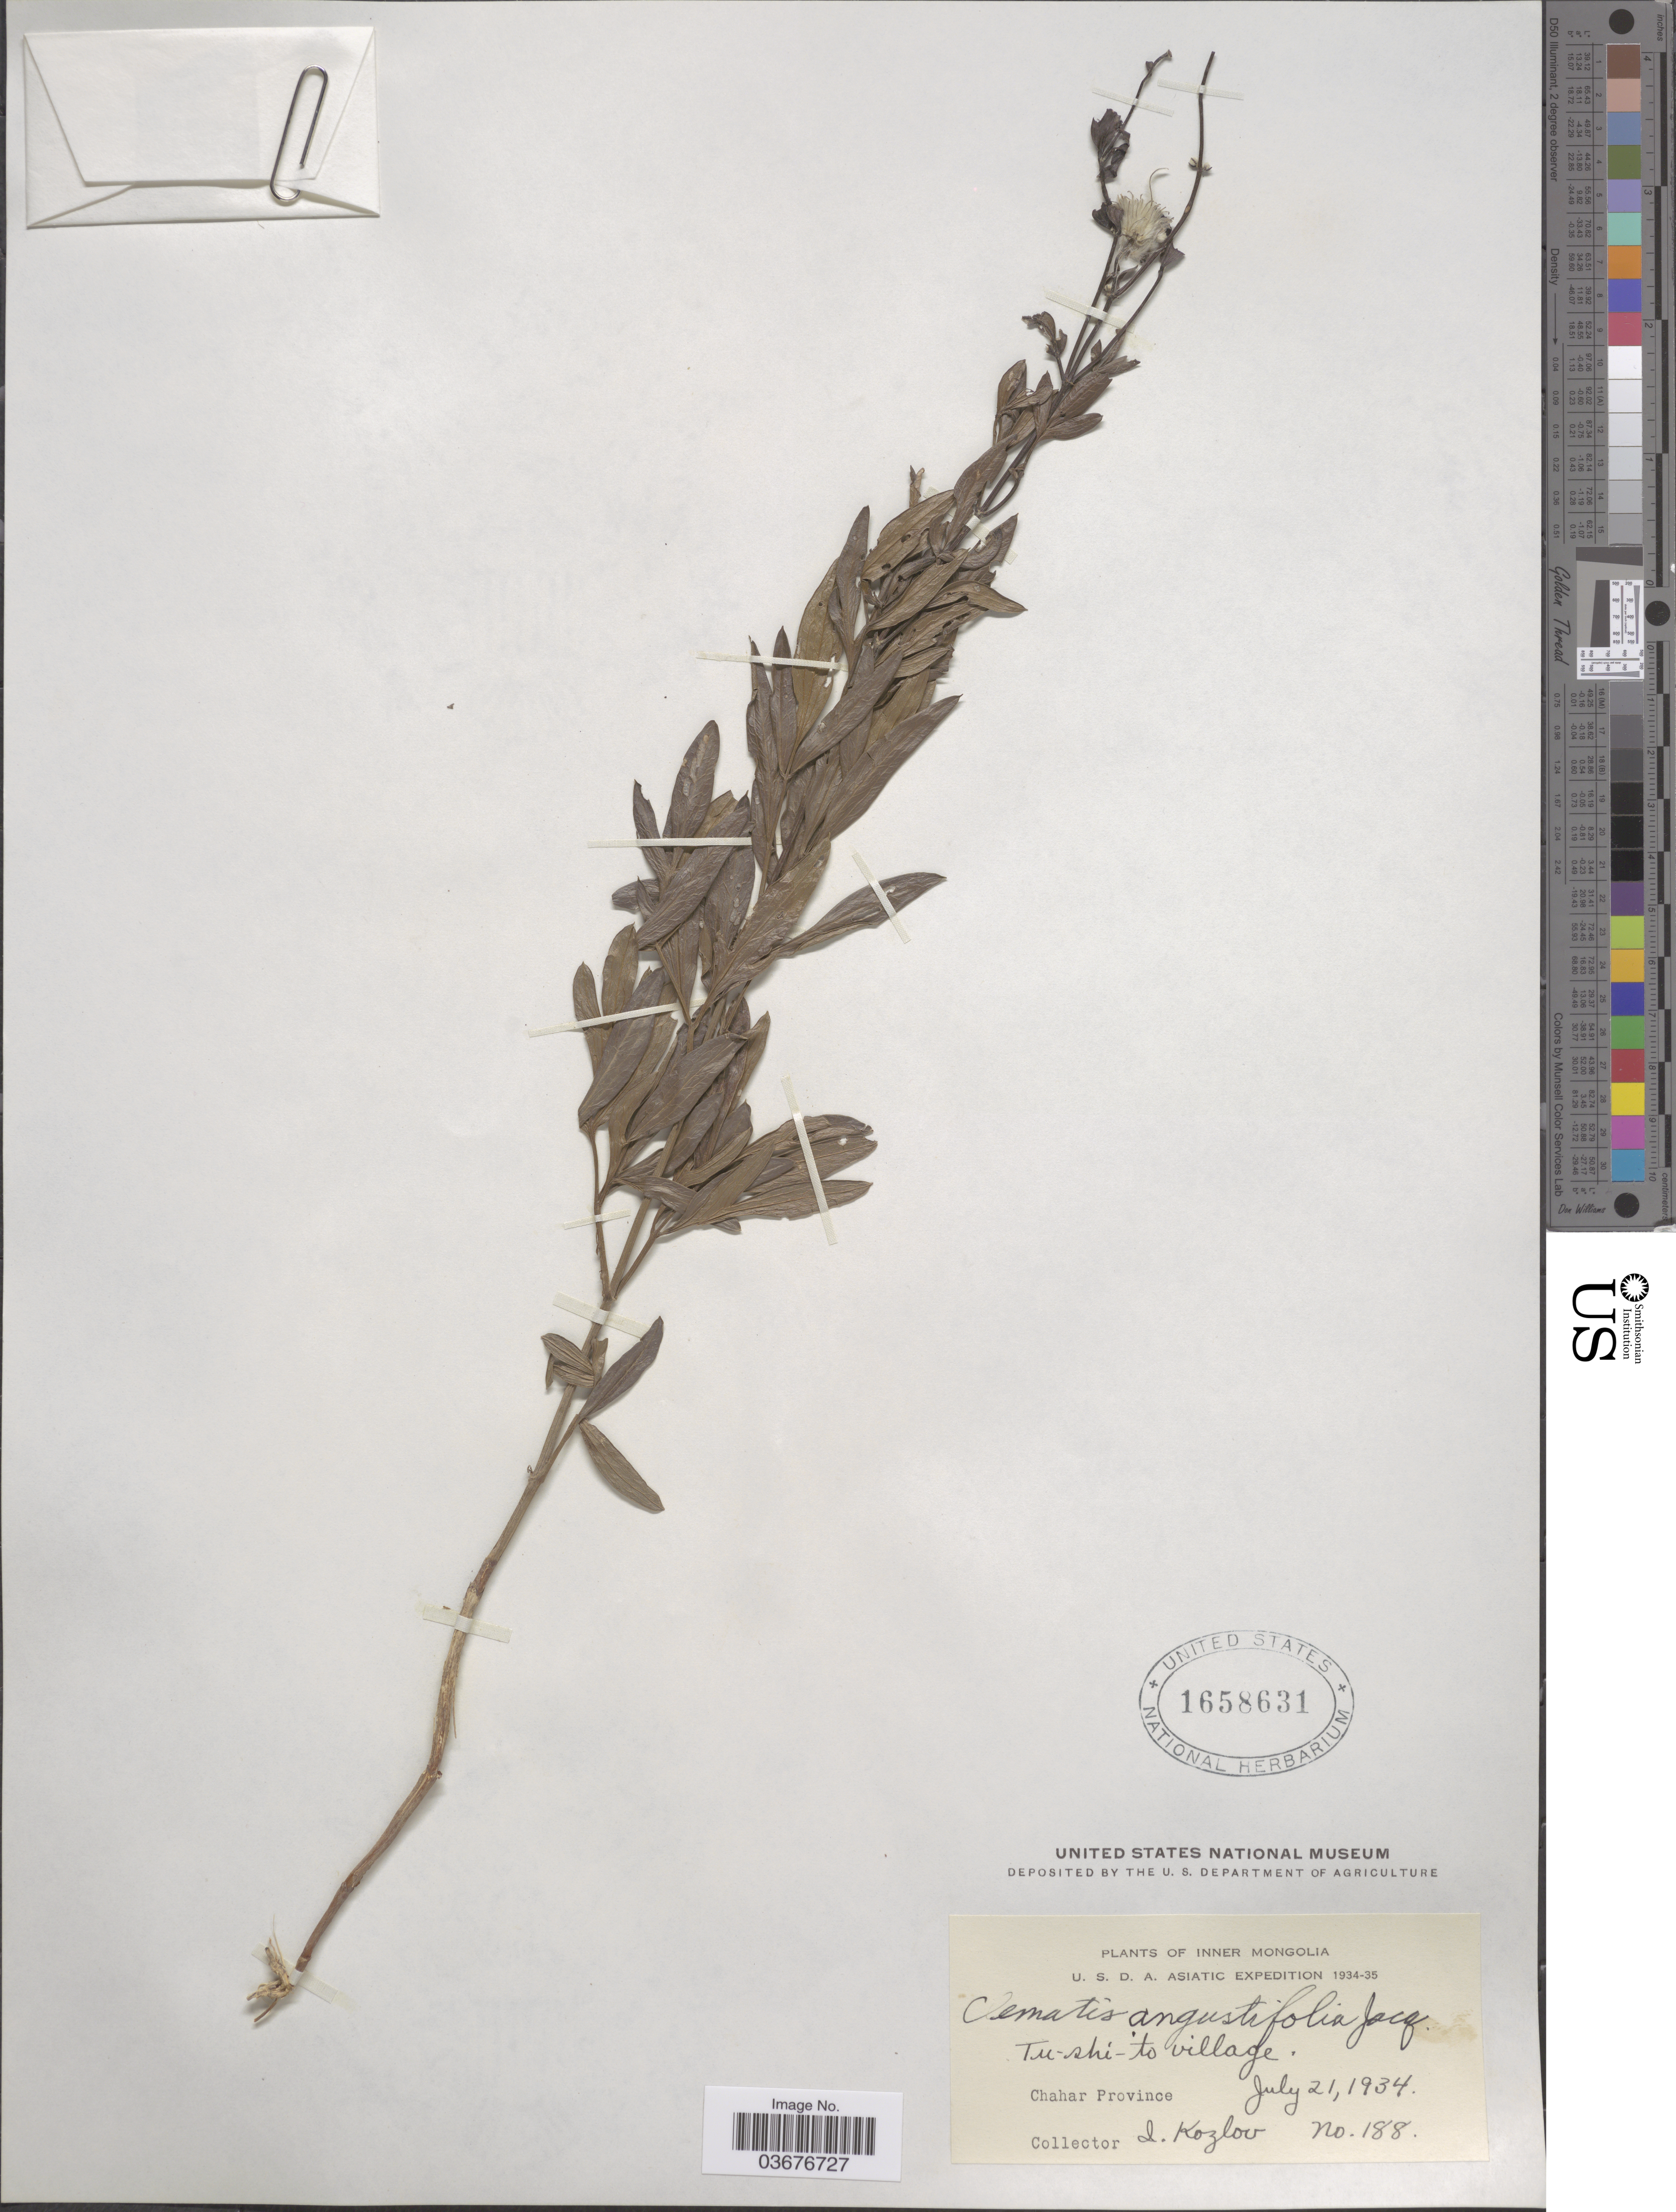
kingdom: Plantae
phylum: Tracheophyta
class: Magnoliopsida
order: Ranunculales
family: Ranunculaceae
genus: Clematis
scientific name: Clematis angustifolia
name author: Jacq.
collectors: I. Kozlov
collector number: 188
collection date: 1934-07-21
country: China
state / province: Nei Monggol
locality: Inner Mongolia. Tu-Shi-to village. Chahar Province.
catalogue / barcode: US 1658631